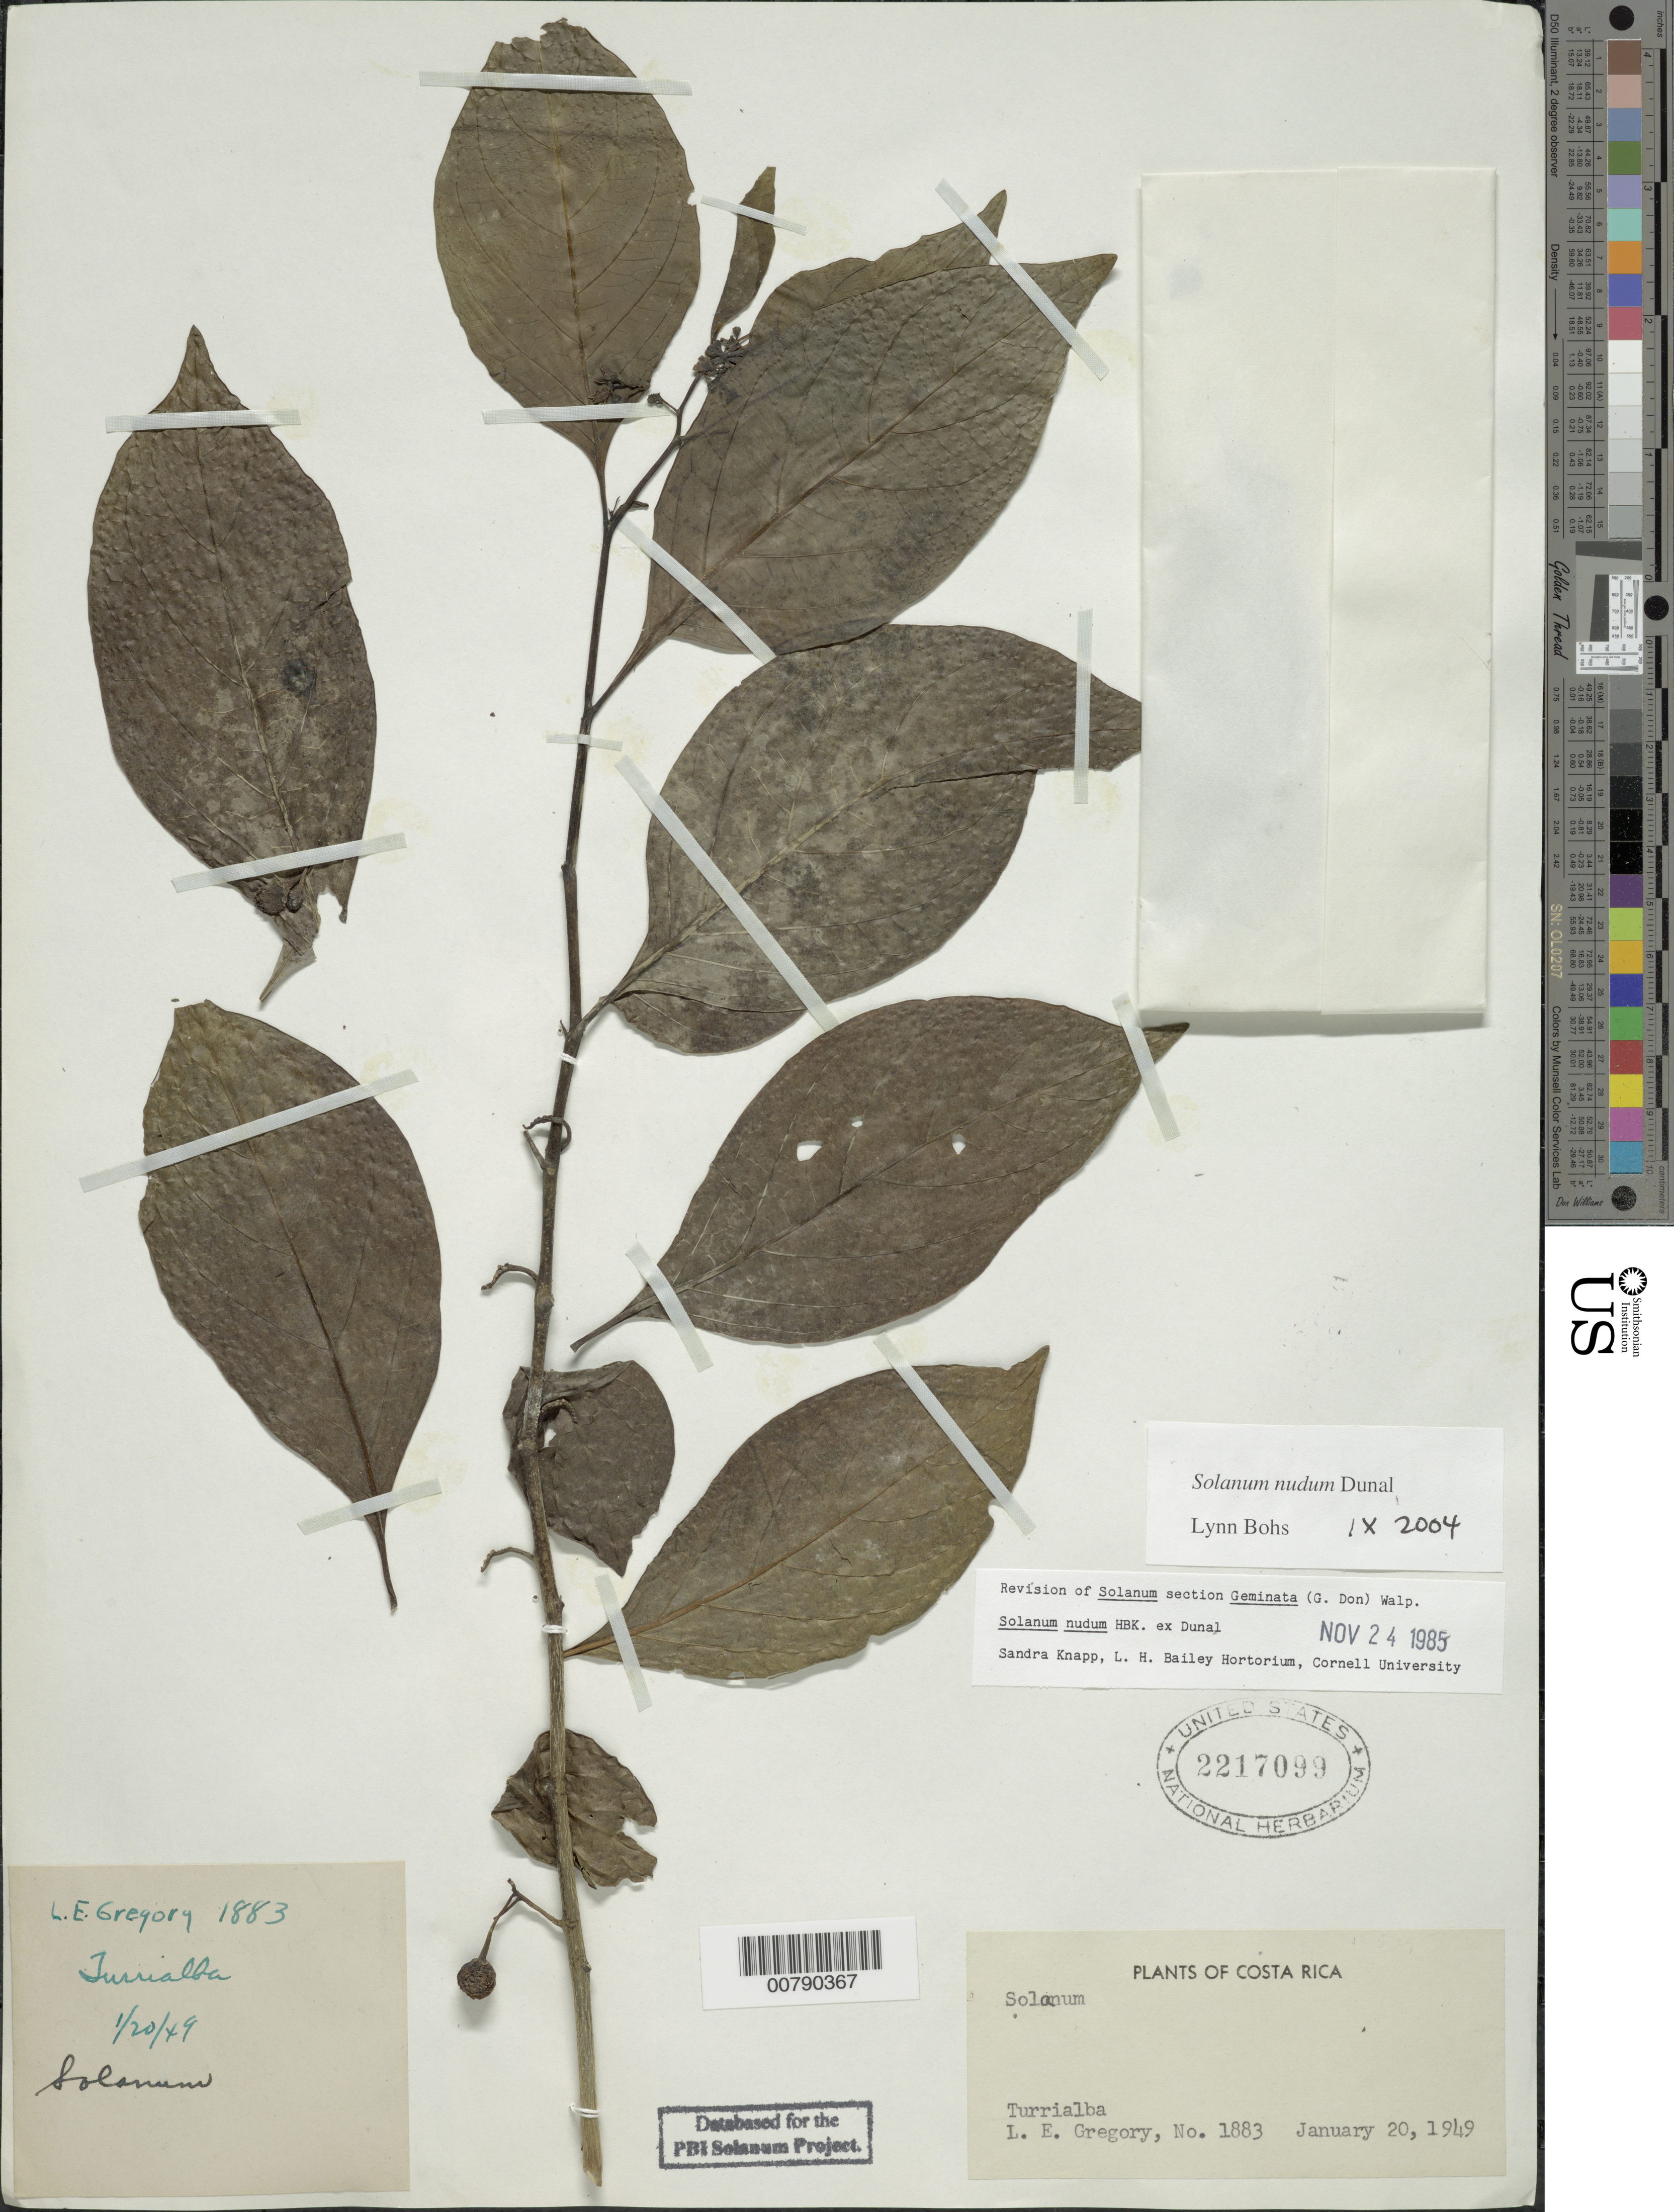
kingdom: Plantae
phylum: Tracheophyta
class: Magnoliopsida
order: Solanales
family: Solanaceae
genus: Solanum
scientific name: Solanum nudum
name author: Dunal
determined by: Bohs, L. A.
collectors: L. E. Gregory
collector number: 1883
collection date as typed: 20 Jan 1940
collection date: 1940-01-20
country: Costa Rica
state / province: Cartago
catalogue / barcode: US 2217099